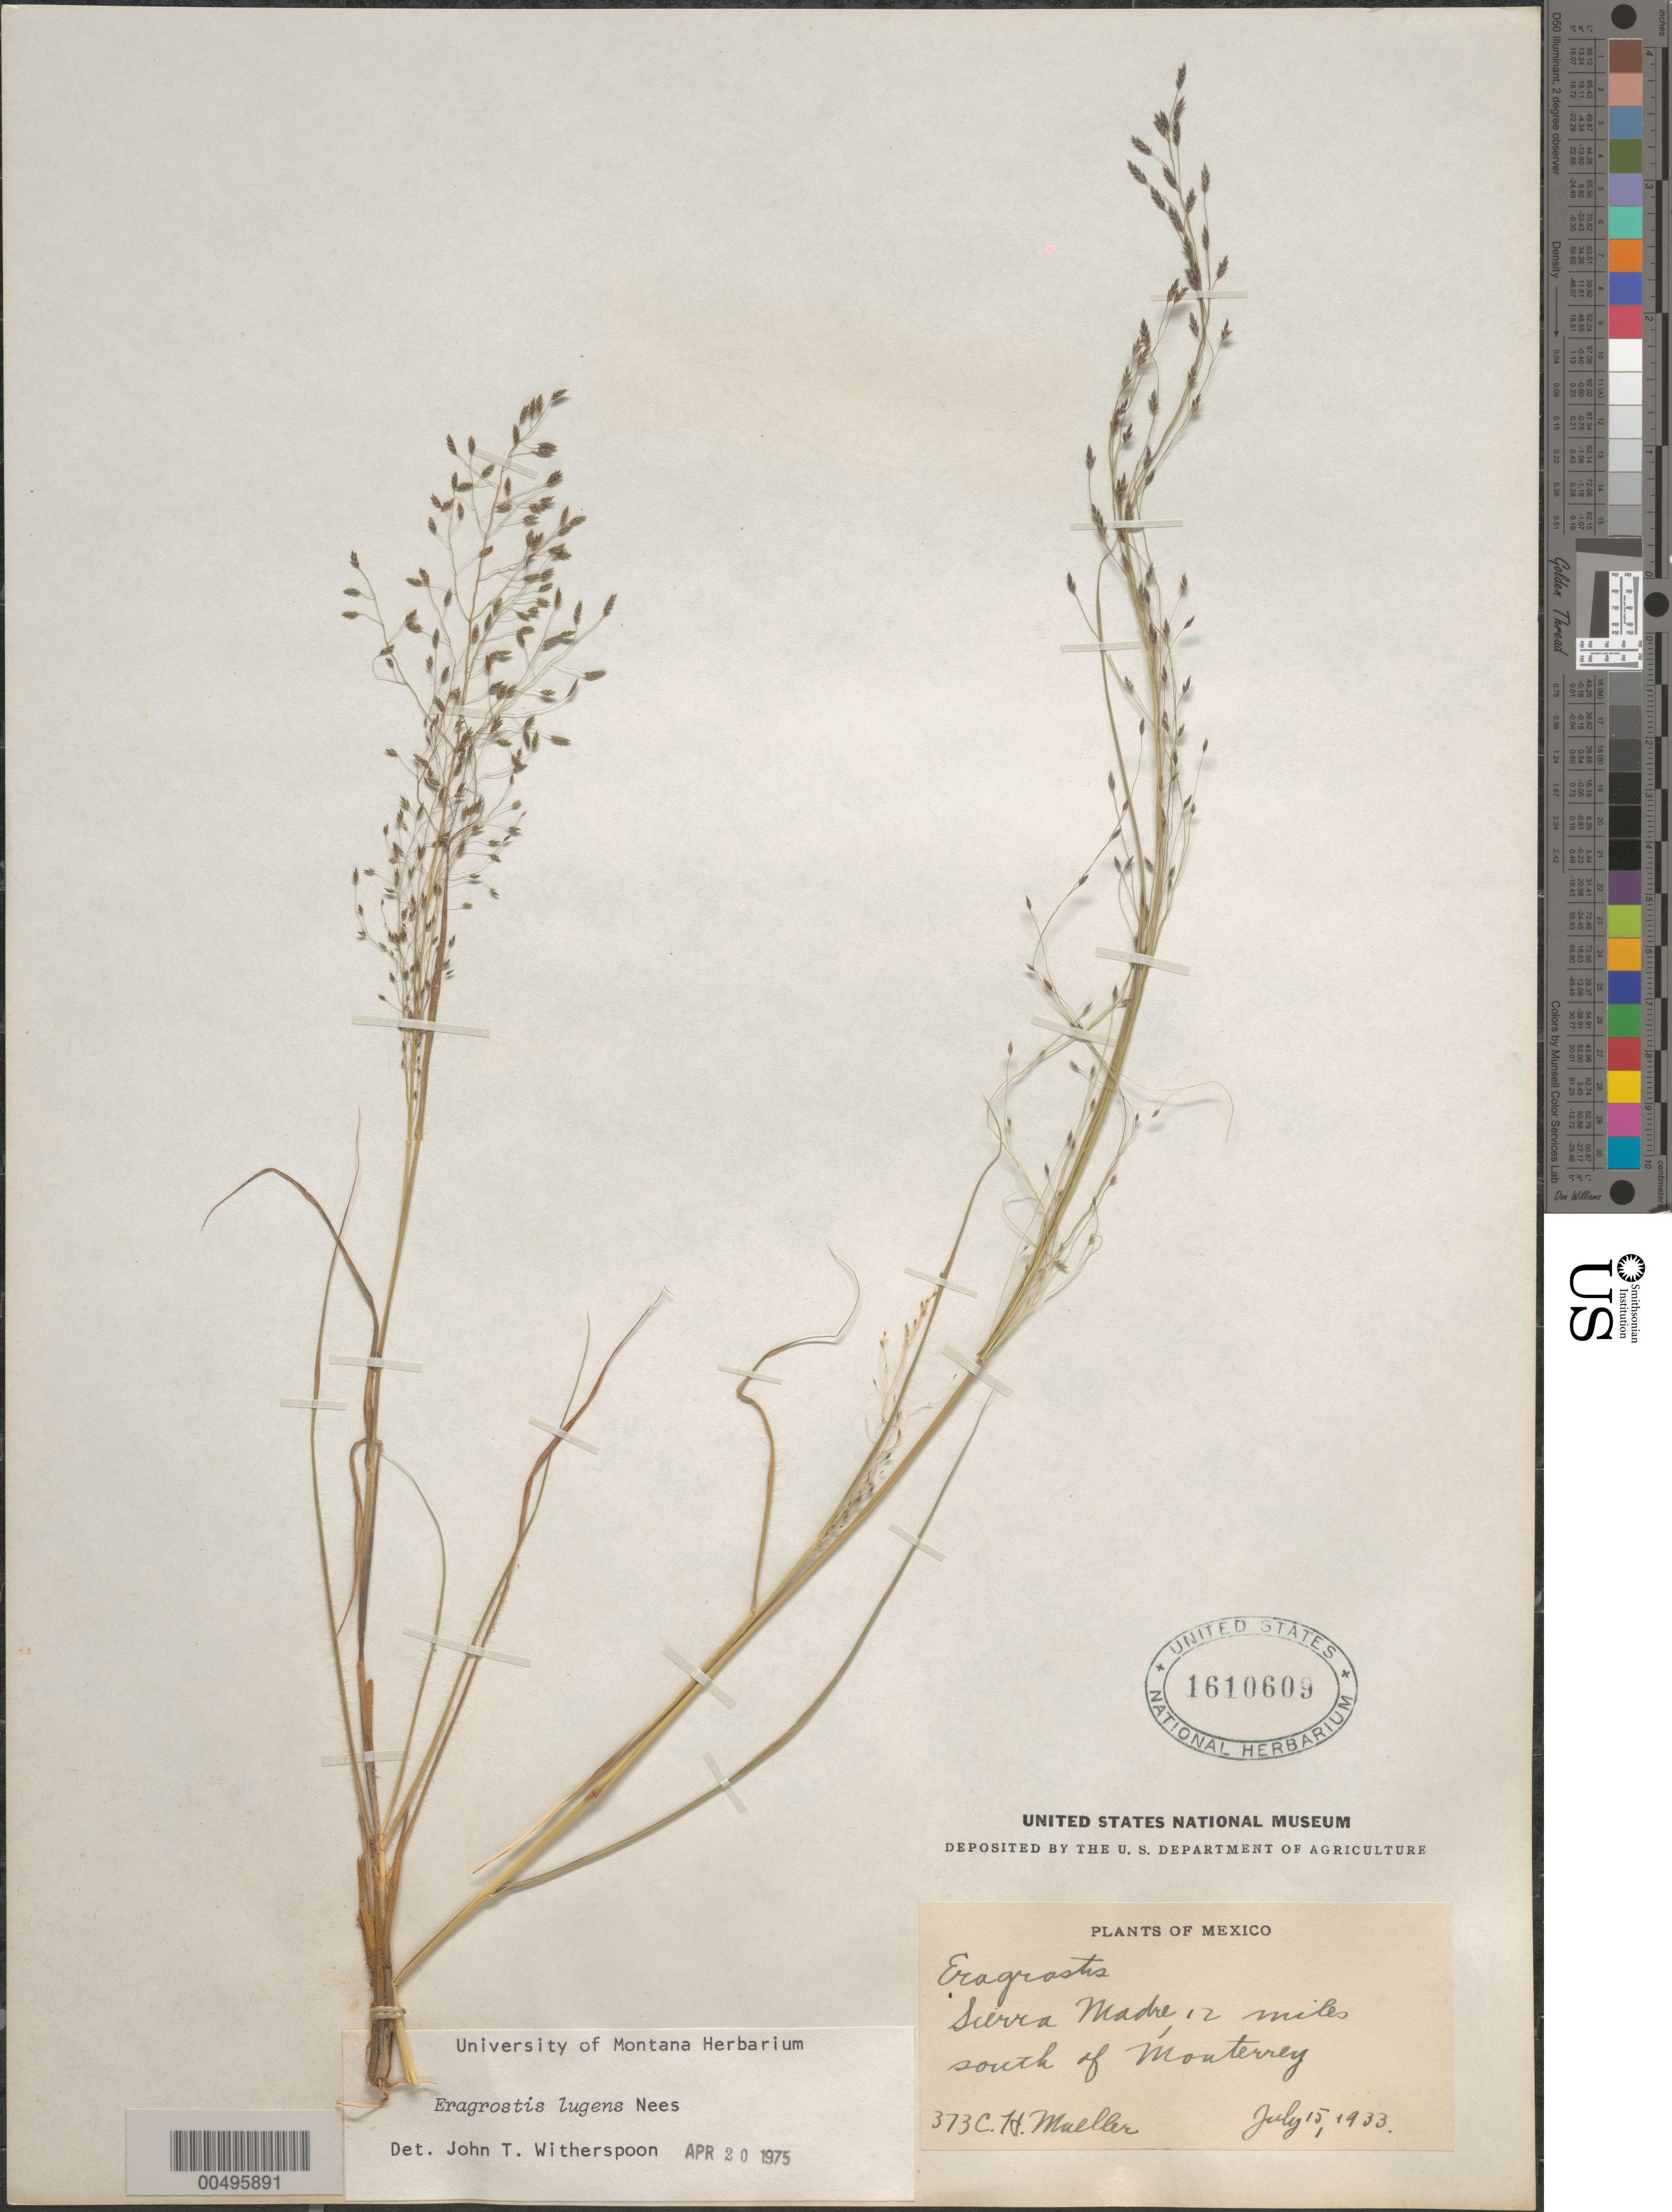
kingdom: Plantae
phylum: Tracheophyta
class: Liliopsida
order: Poales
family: Poaceae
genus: Eragrostis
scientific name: Eragrostis lugens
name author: Nees in Mart.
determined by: Witherspoon, John T.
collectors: C. H. Muller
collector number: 373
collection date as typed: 15 Jul 1933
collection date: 1933-07-15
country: Mexico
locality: Sierra Madre, 12 mi S of Monterrey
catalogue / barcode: US 1610609